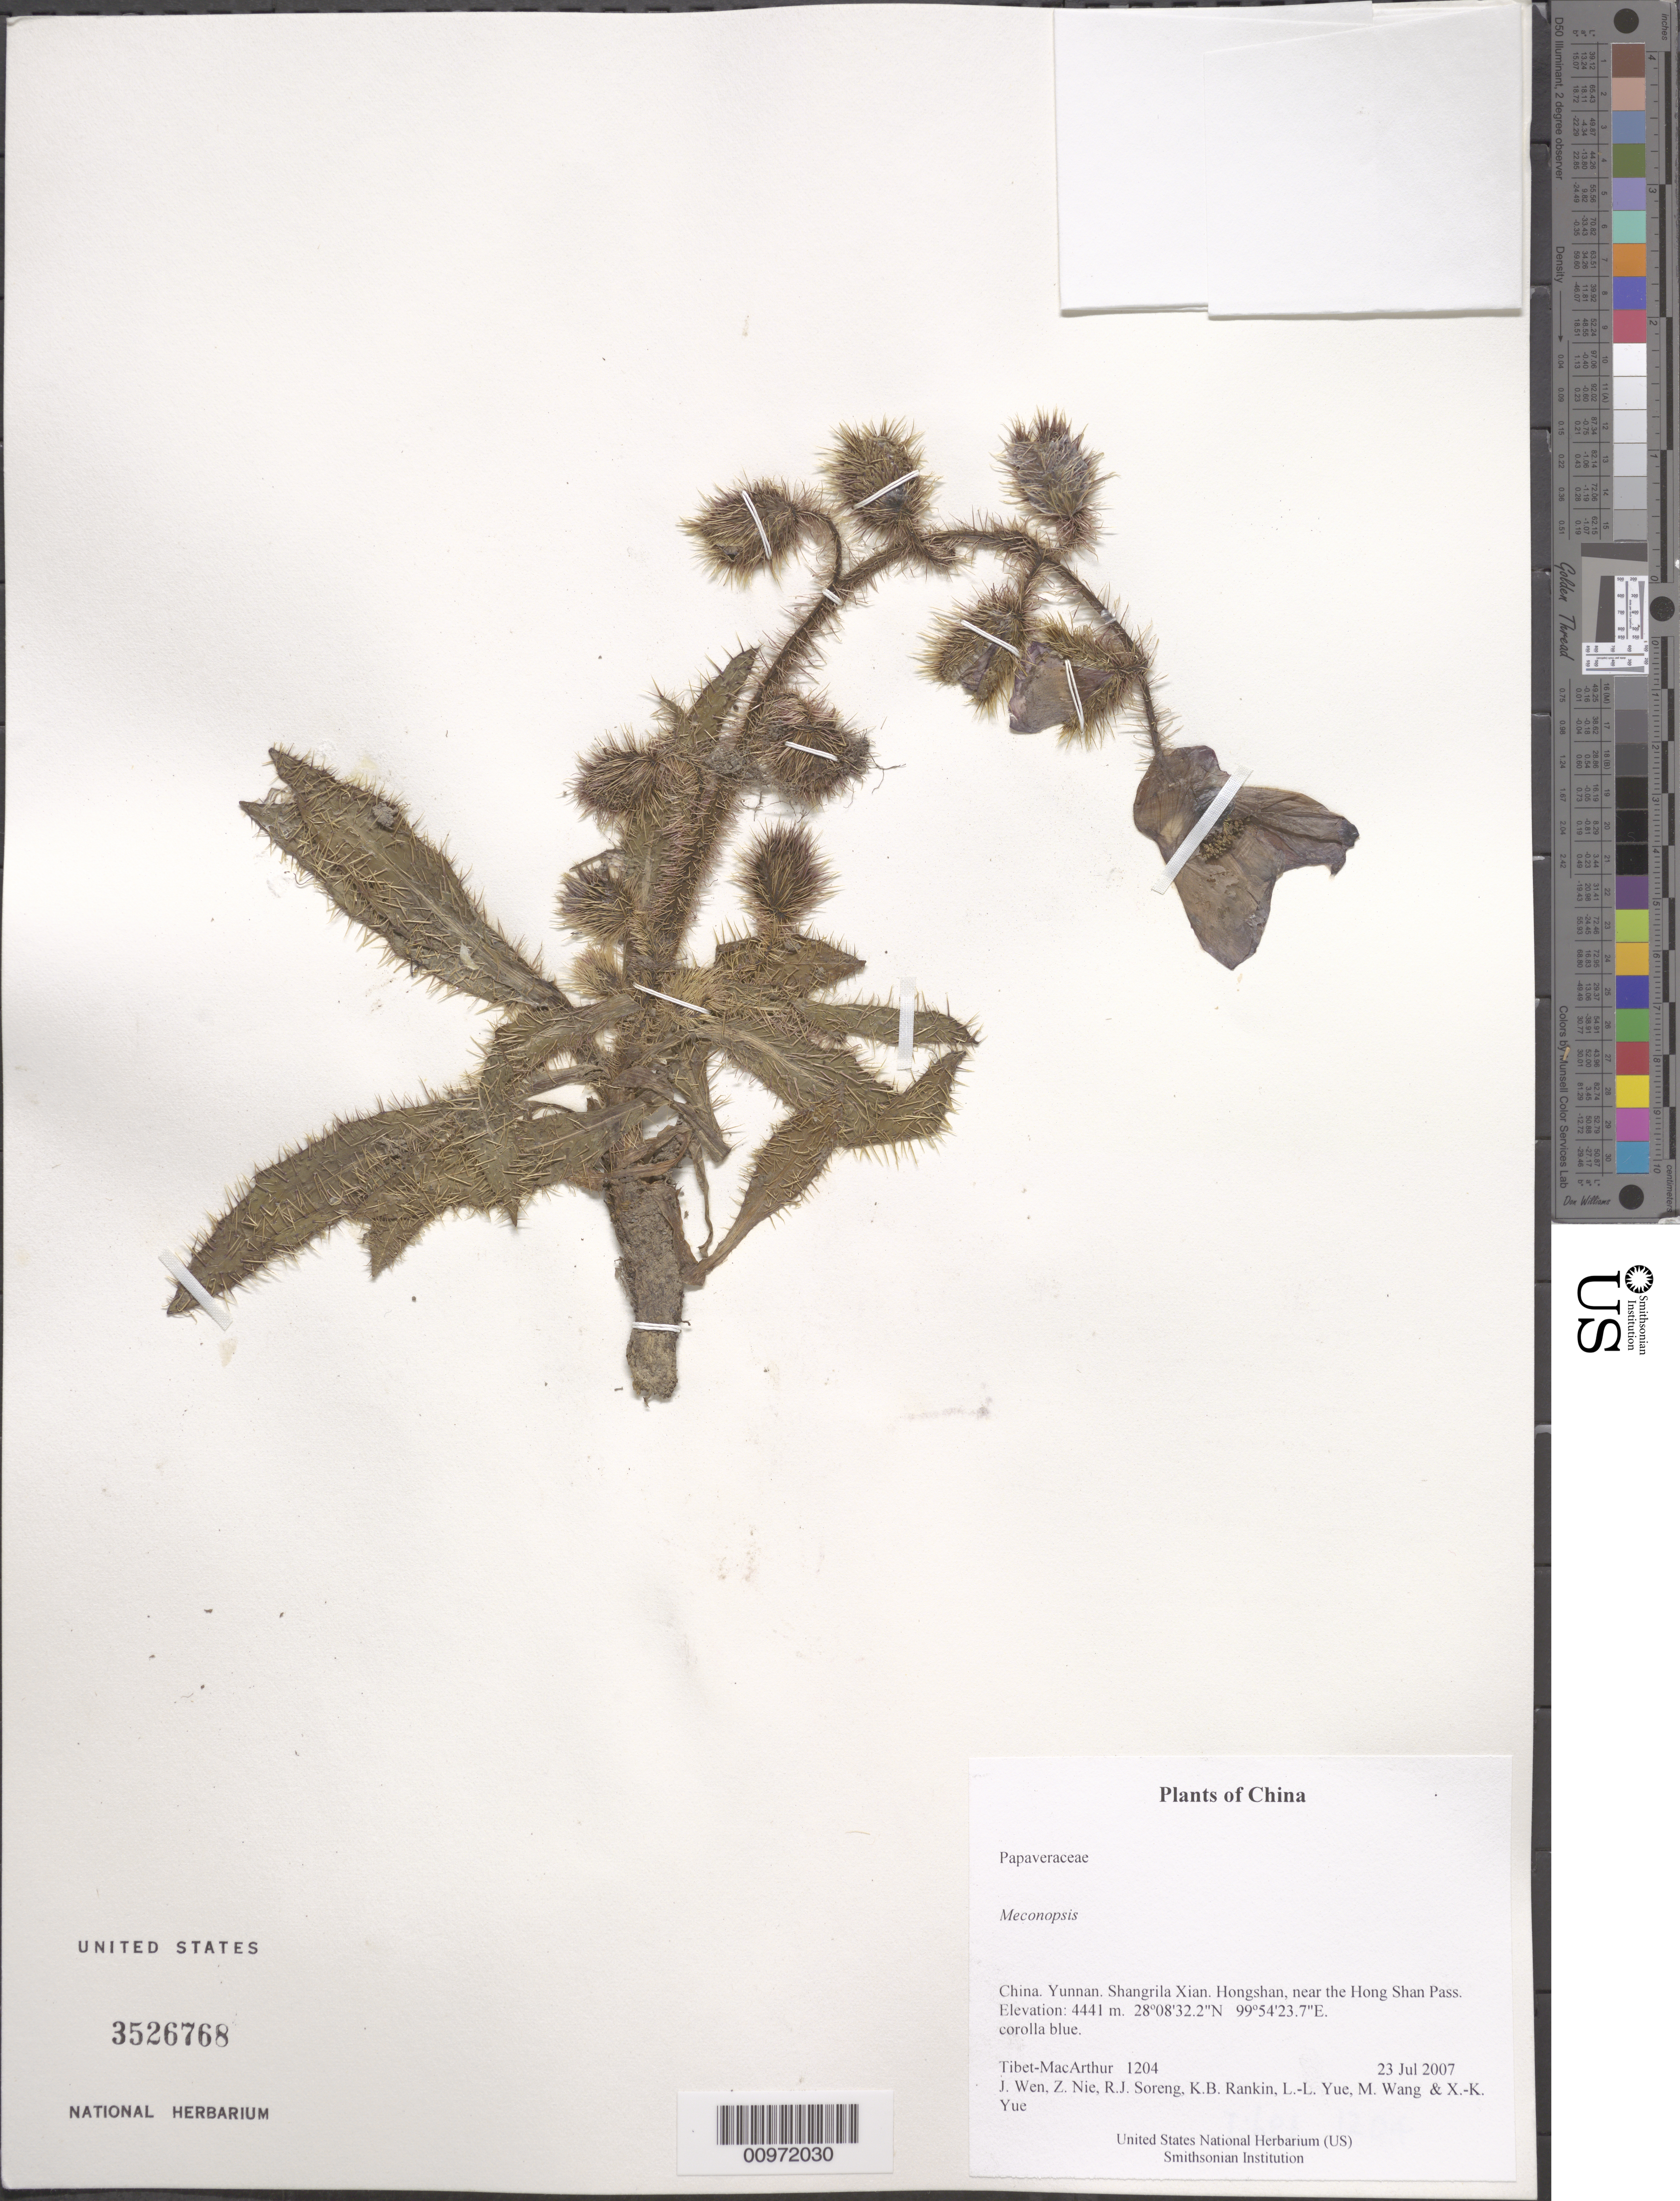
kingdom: Plantae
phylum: Tracheophyta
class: Magnoliopsida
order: Ranunculales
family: Papaveraceae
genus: Meconopsis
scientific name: Meconopsis sp.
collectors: Tibet-MacArthur, J. Wen, Z. Nie, R. J. Soreng, K. Rankin, L. Yue, M. Wang & X. Yue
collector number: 1204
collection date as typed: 23 Jul 2007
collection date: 2007-07-23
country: China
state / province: Yunnan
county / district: Shangrila Xian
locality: Hongshan, near the Hong Shan Pass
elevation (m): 4441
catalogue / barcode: US 3526768